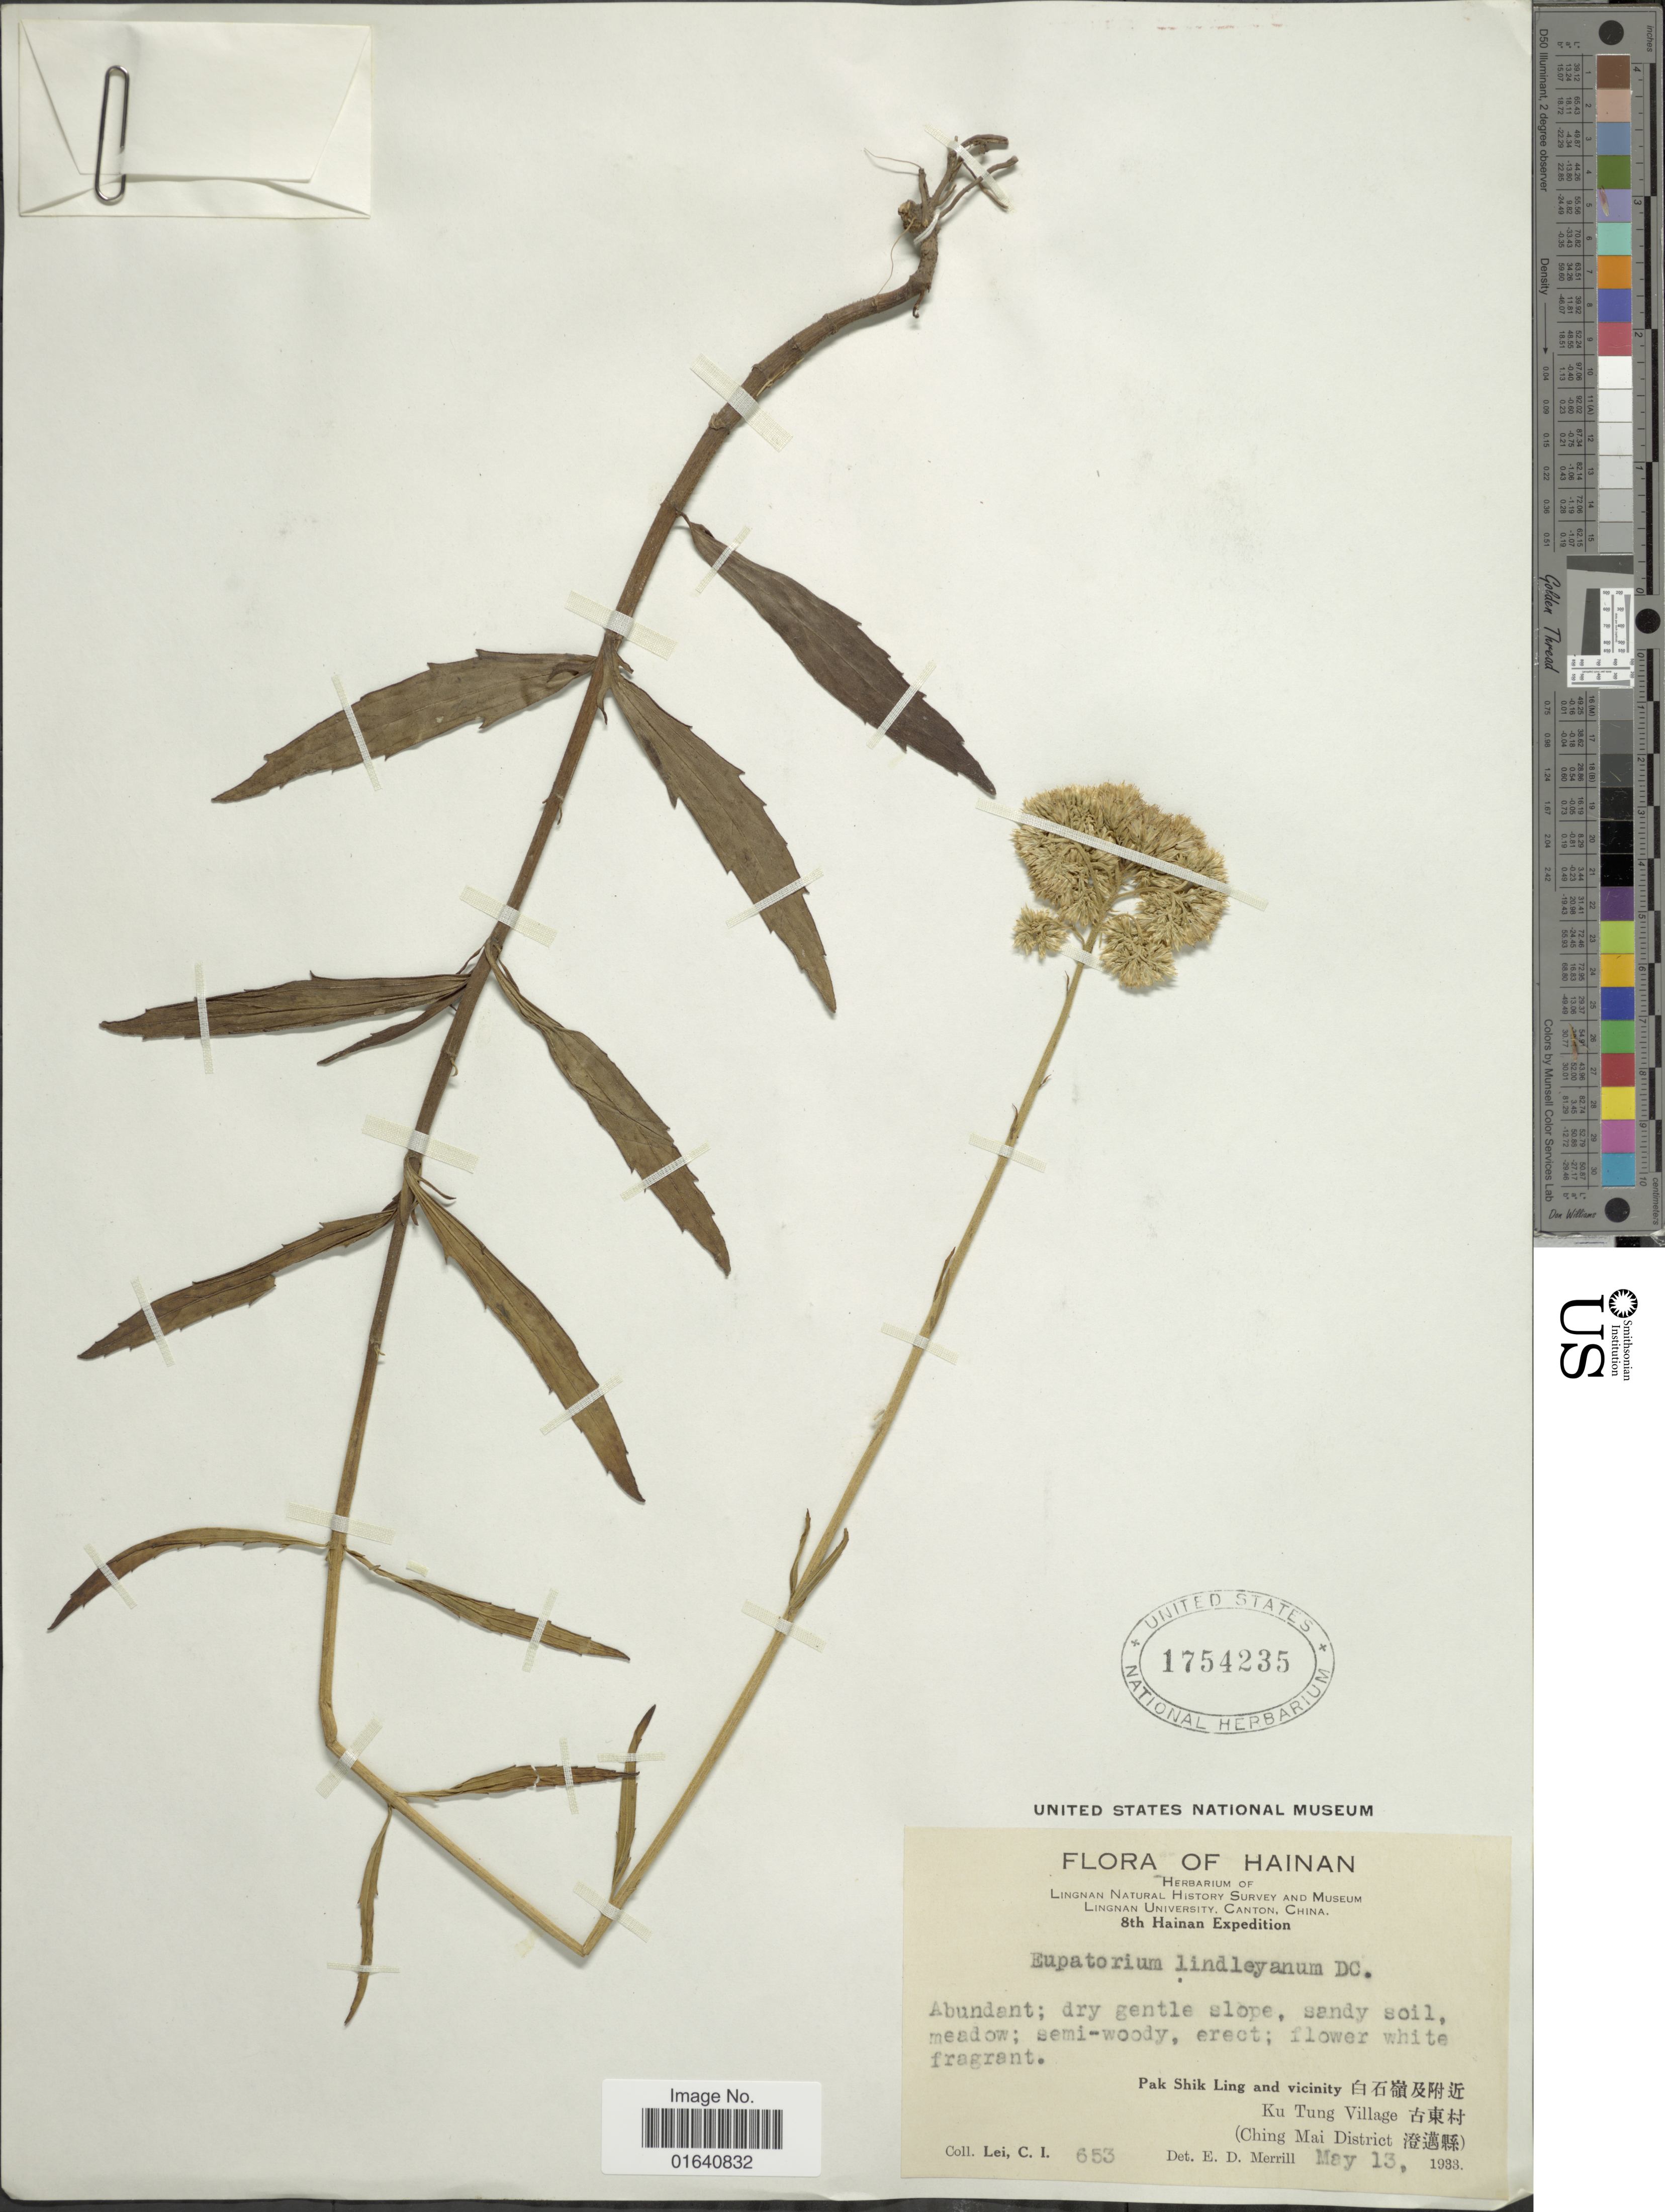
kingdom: Plantae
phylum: Tracheophyta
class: Magnoliopsida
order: Asterales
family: Asteraceae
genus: Eupatorium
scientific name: Eupatorium lindleyanum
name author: DC.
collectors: C. I. Lei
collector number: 653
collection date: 1933-05-13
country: China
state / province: Hainan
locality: PakShikLing and Vicinity,(Ching Mai District)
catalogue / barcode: US 1754235